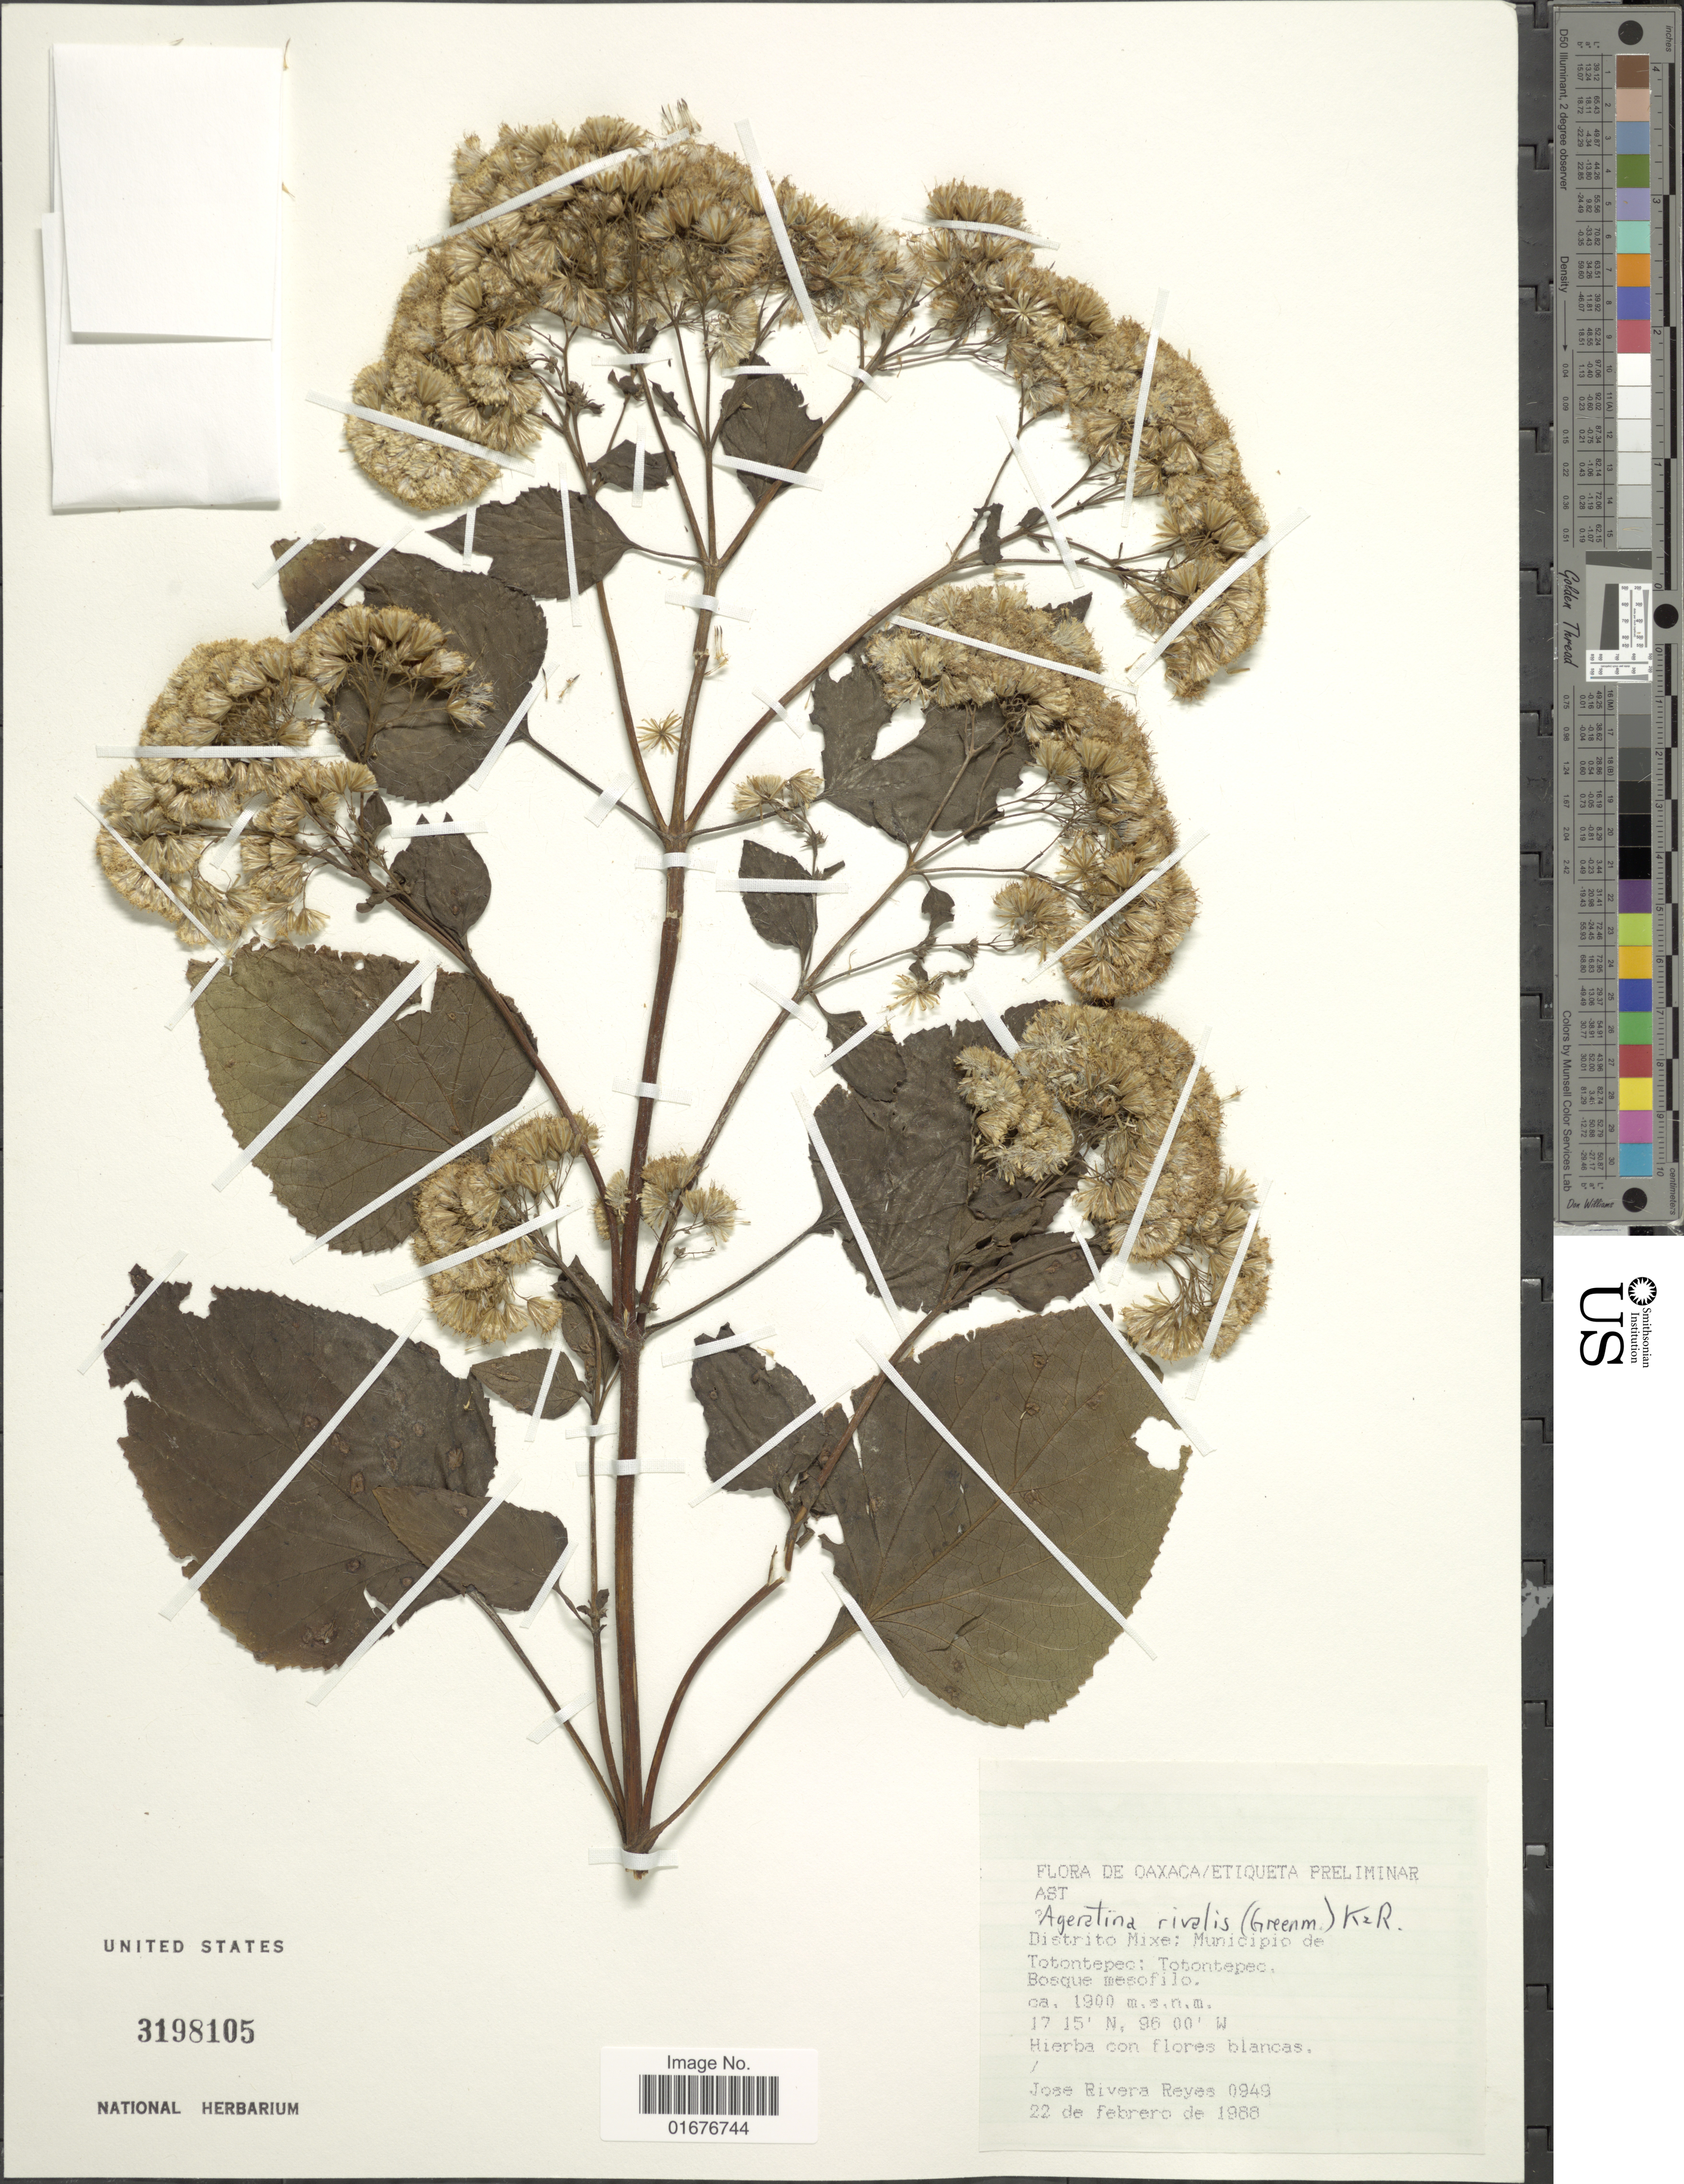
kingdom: Plantae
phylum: Tracheophyta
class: Magnoliopsida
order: Asterales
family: Asteraceae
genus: Ageratina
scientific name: Ageratina rivalis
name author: (Greenm.) R.M. King & H. Rob.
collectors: J. Reyes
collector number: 0949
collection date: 1988-02-22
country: Mexico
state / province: Oaxaca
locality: Distrito Mixe: Municipio de Totonepec: Totonepec, bosque mesofilio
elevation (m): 1900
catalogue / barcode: US 3198105